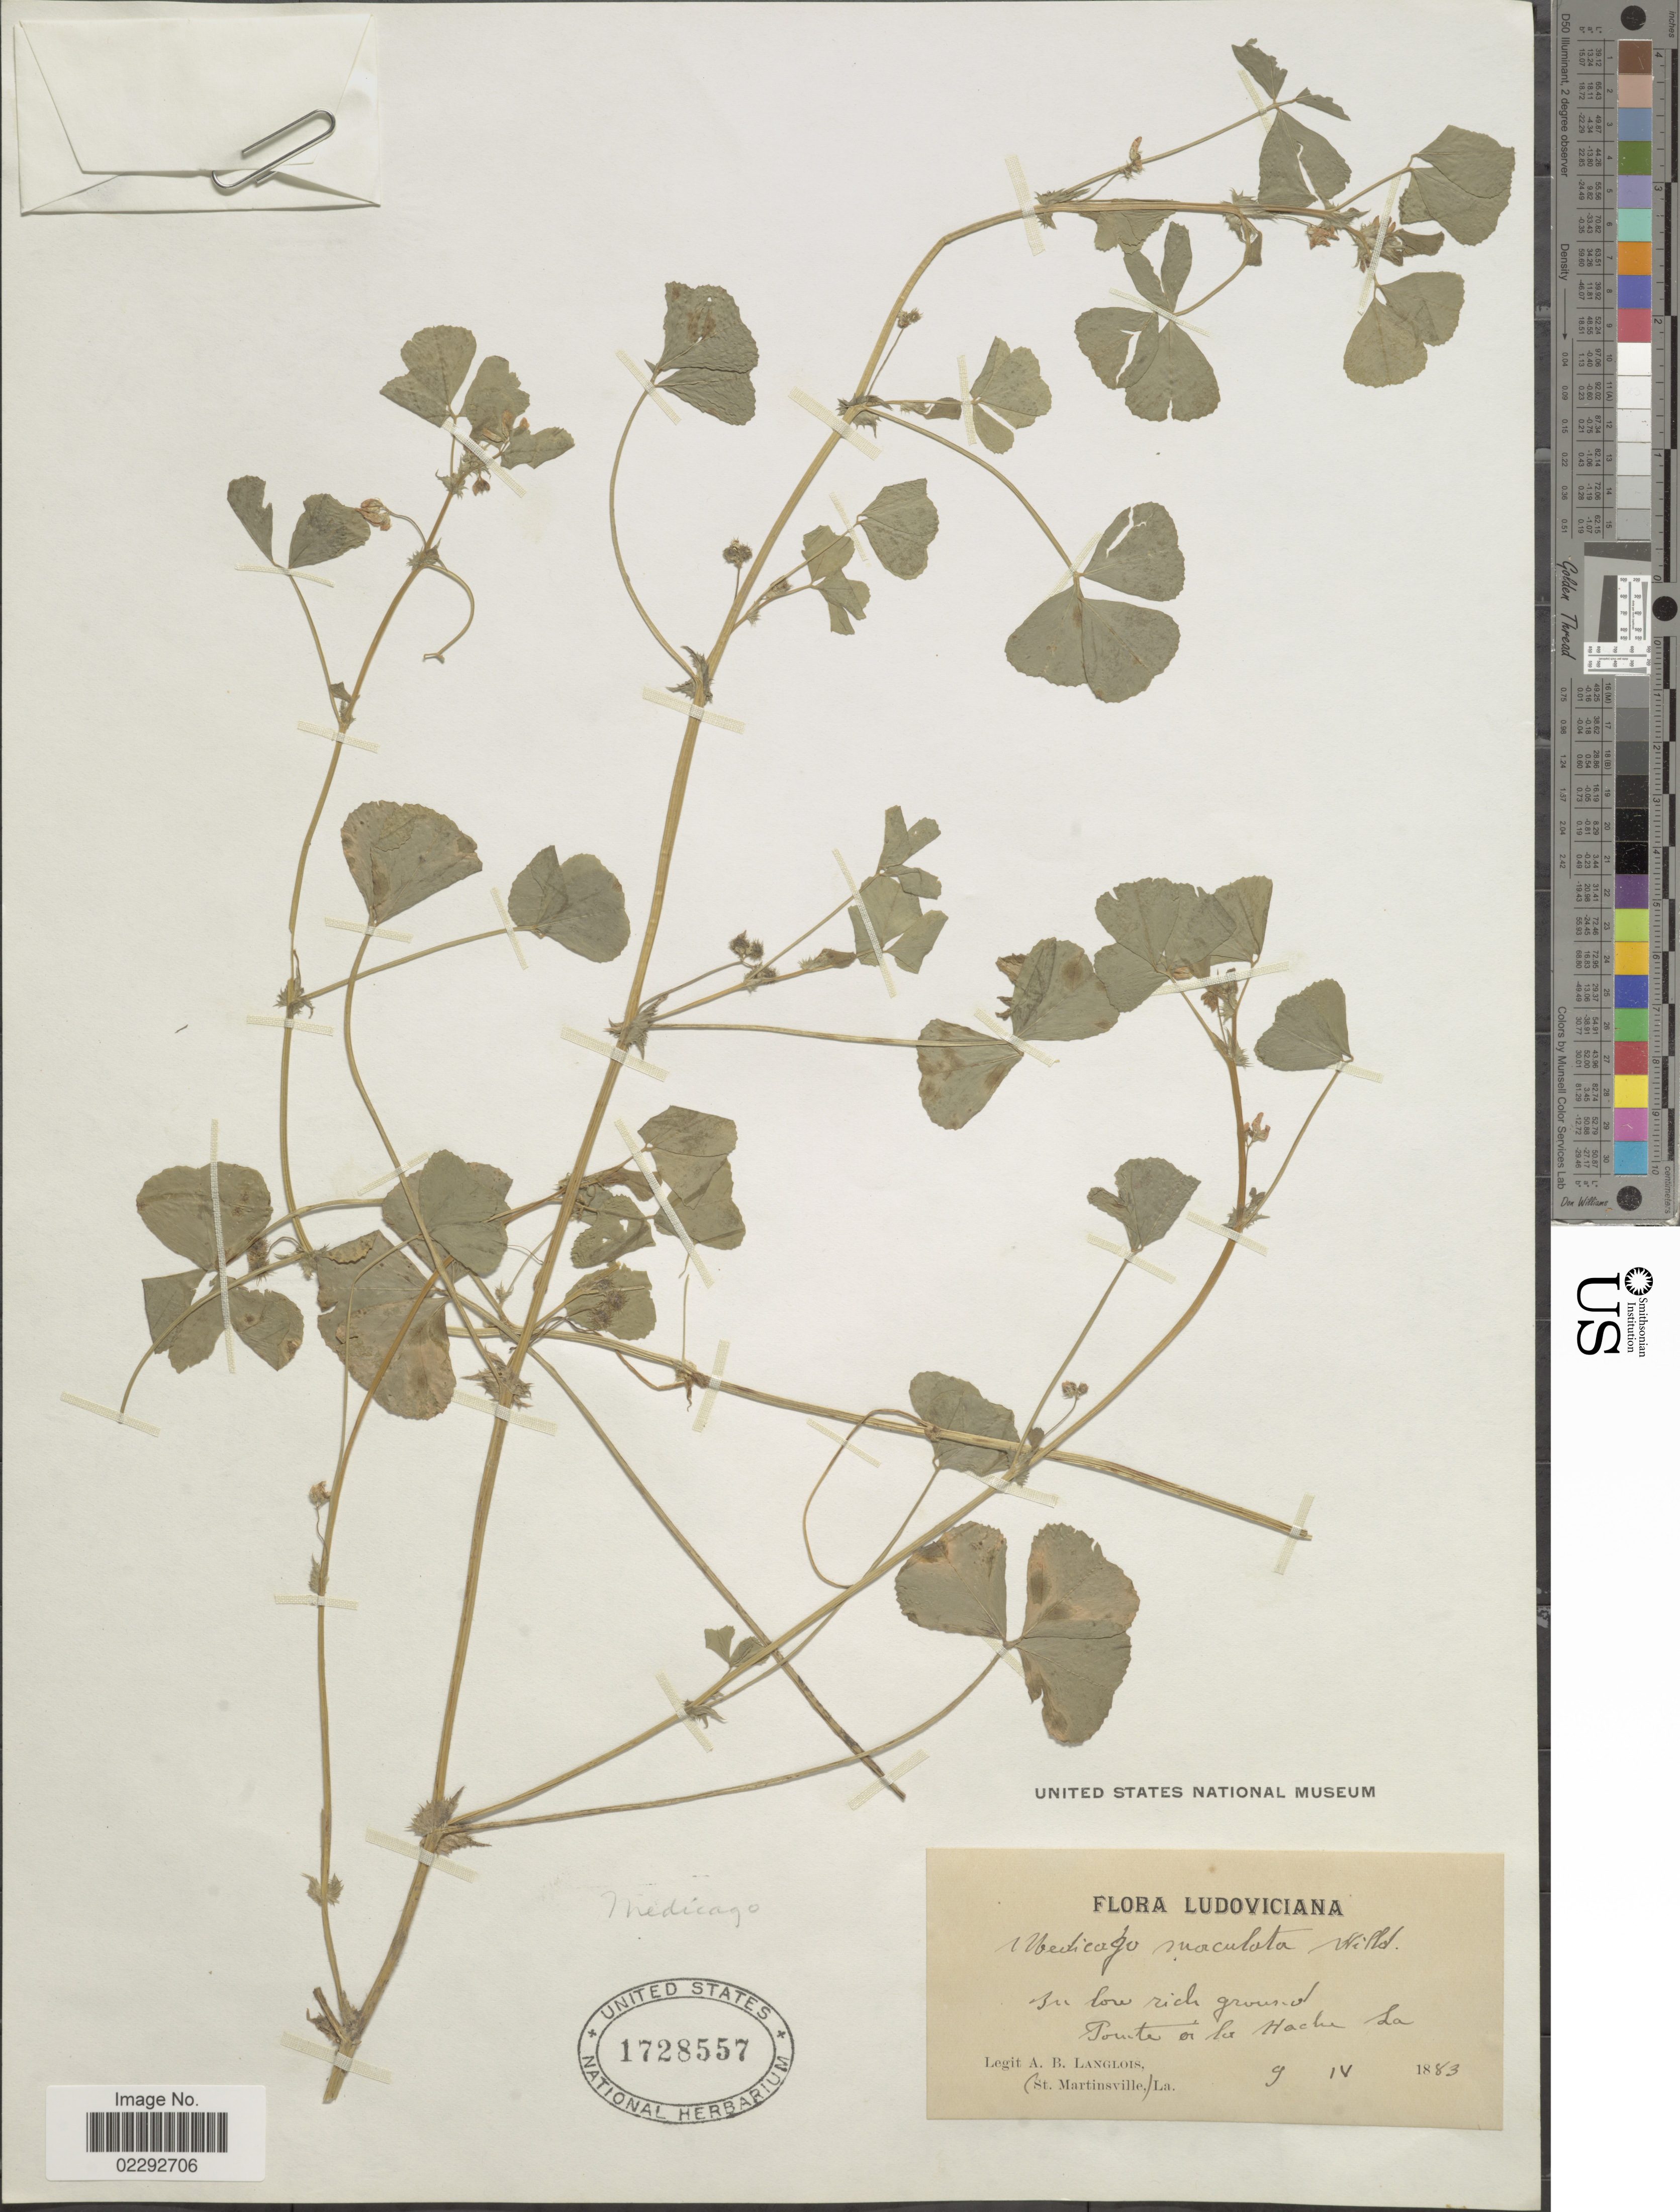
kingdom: Plantae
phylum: Tracheophyta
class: Magnoliopsida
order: Fabales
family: Fabaceae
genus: Medicago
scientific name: Medicago arabica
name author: (L.) Huds.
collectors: A. Langlois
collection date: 1883-09-14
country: United States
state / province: Louisiana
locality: In low rich ground Pointe a la Hache La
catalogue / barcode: US 1728557